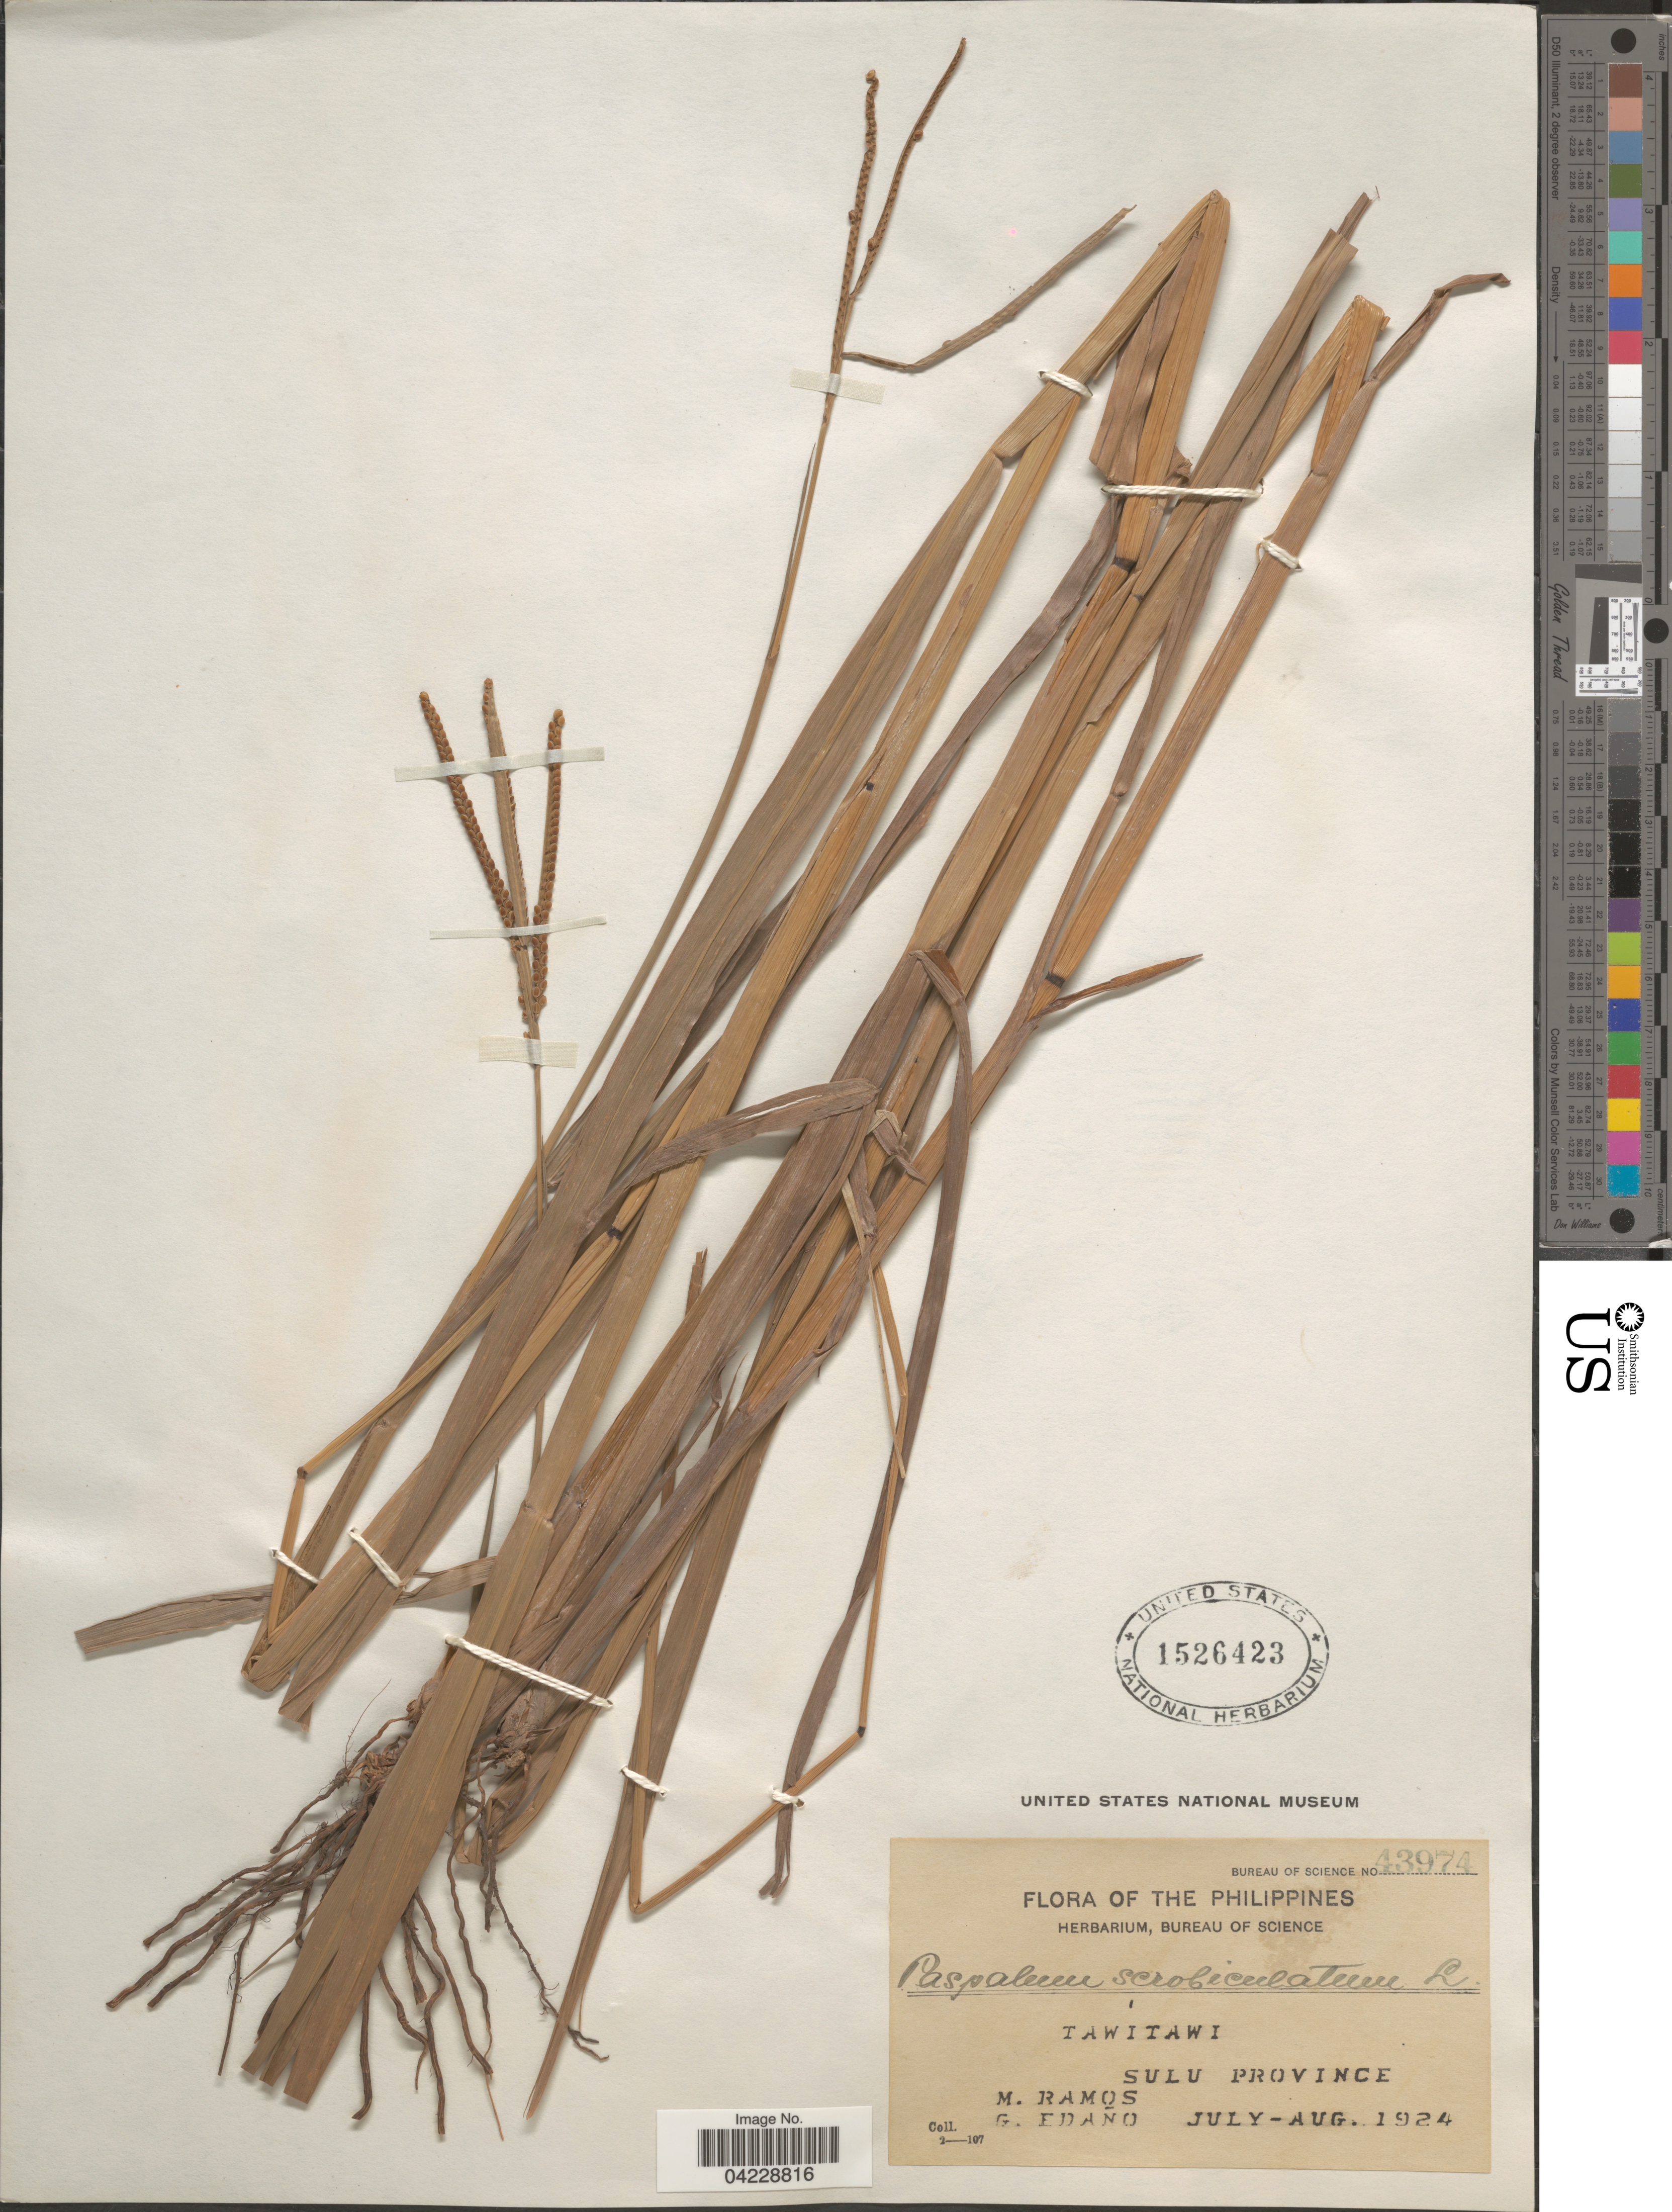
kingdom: Plantae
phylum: Tracheophyta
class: Liliopsida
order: Poales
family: Poaceae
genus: Paspalum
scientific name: Paspalum scrobiculatum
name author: L.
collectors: M. Ramos & G. Edaño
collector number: Bureau of Science 43974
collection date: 1924-07/1924-08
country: Philippines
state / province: Muslim Mindanao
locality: Tawitawi. Sulu Province.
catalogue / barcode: US 1526423